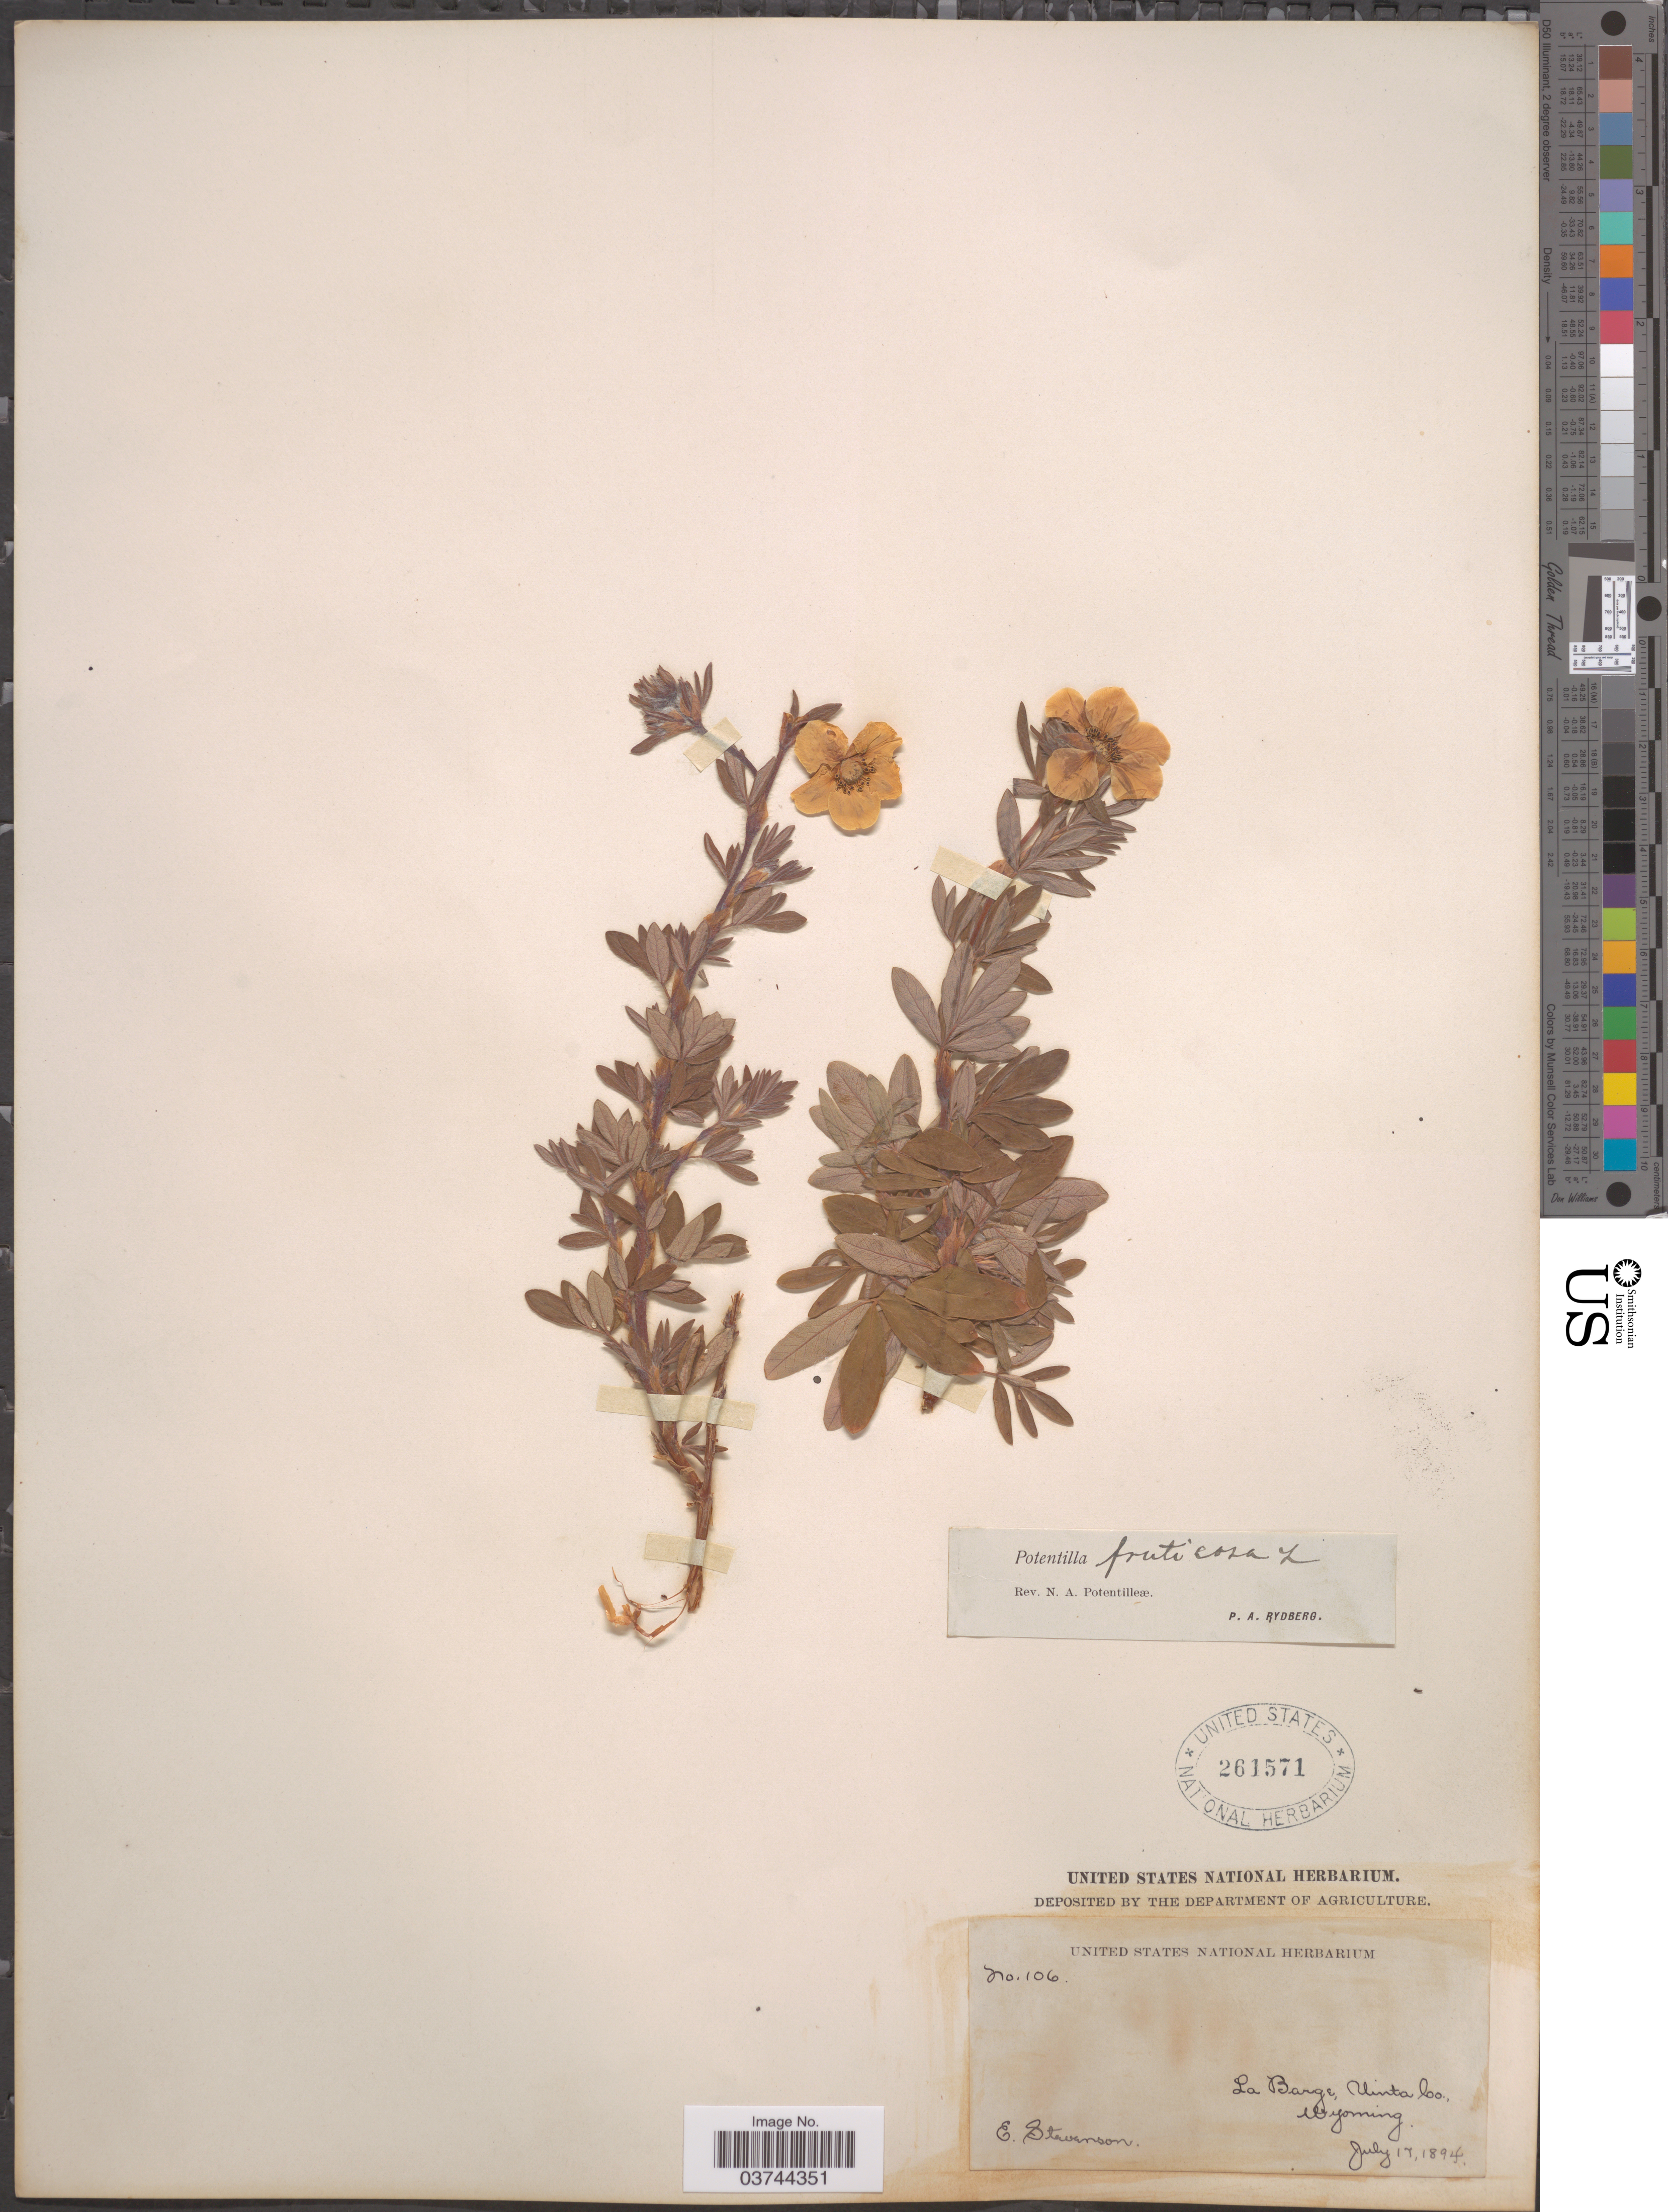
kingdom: Plantae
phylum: Tracheophyta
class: Magnoliopsida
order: Rosales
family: Rosaceae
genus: Dasiphora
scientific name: Dasiphora fruticosa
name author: (L.) Rydb.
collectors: E. Stevenson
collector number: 106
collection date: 1894-07-17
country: United States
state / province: Wyoming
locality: La Barge, Uinta Co.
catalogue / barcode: US 261571